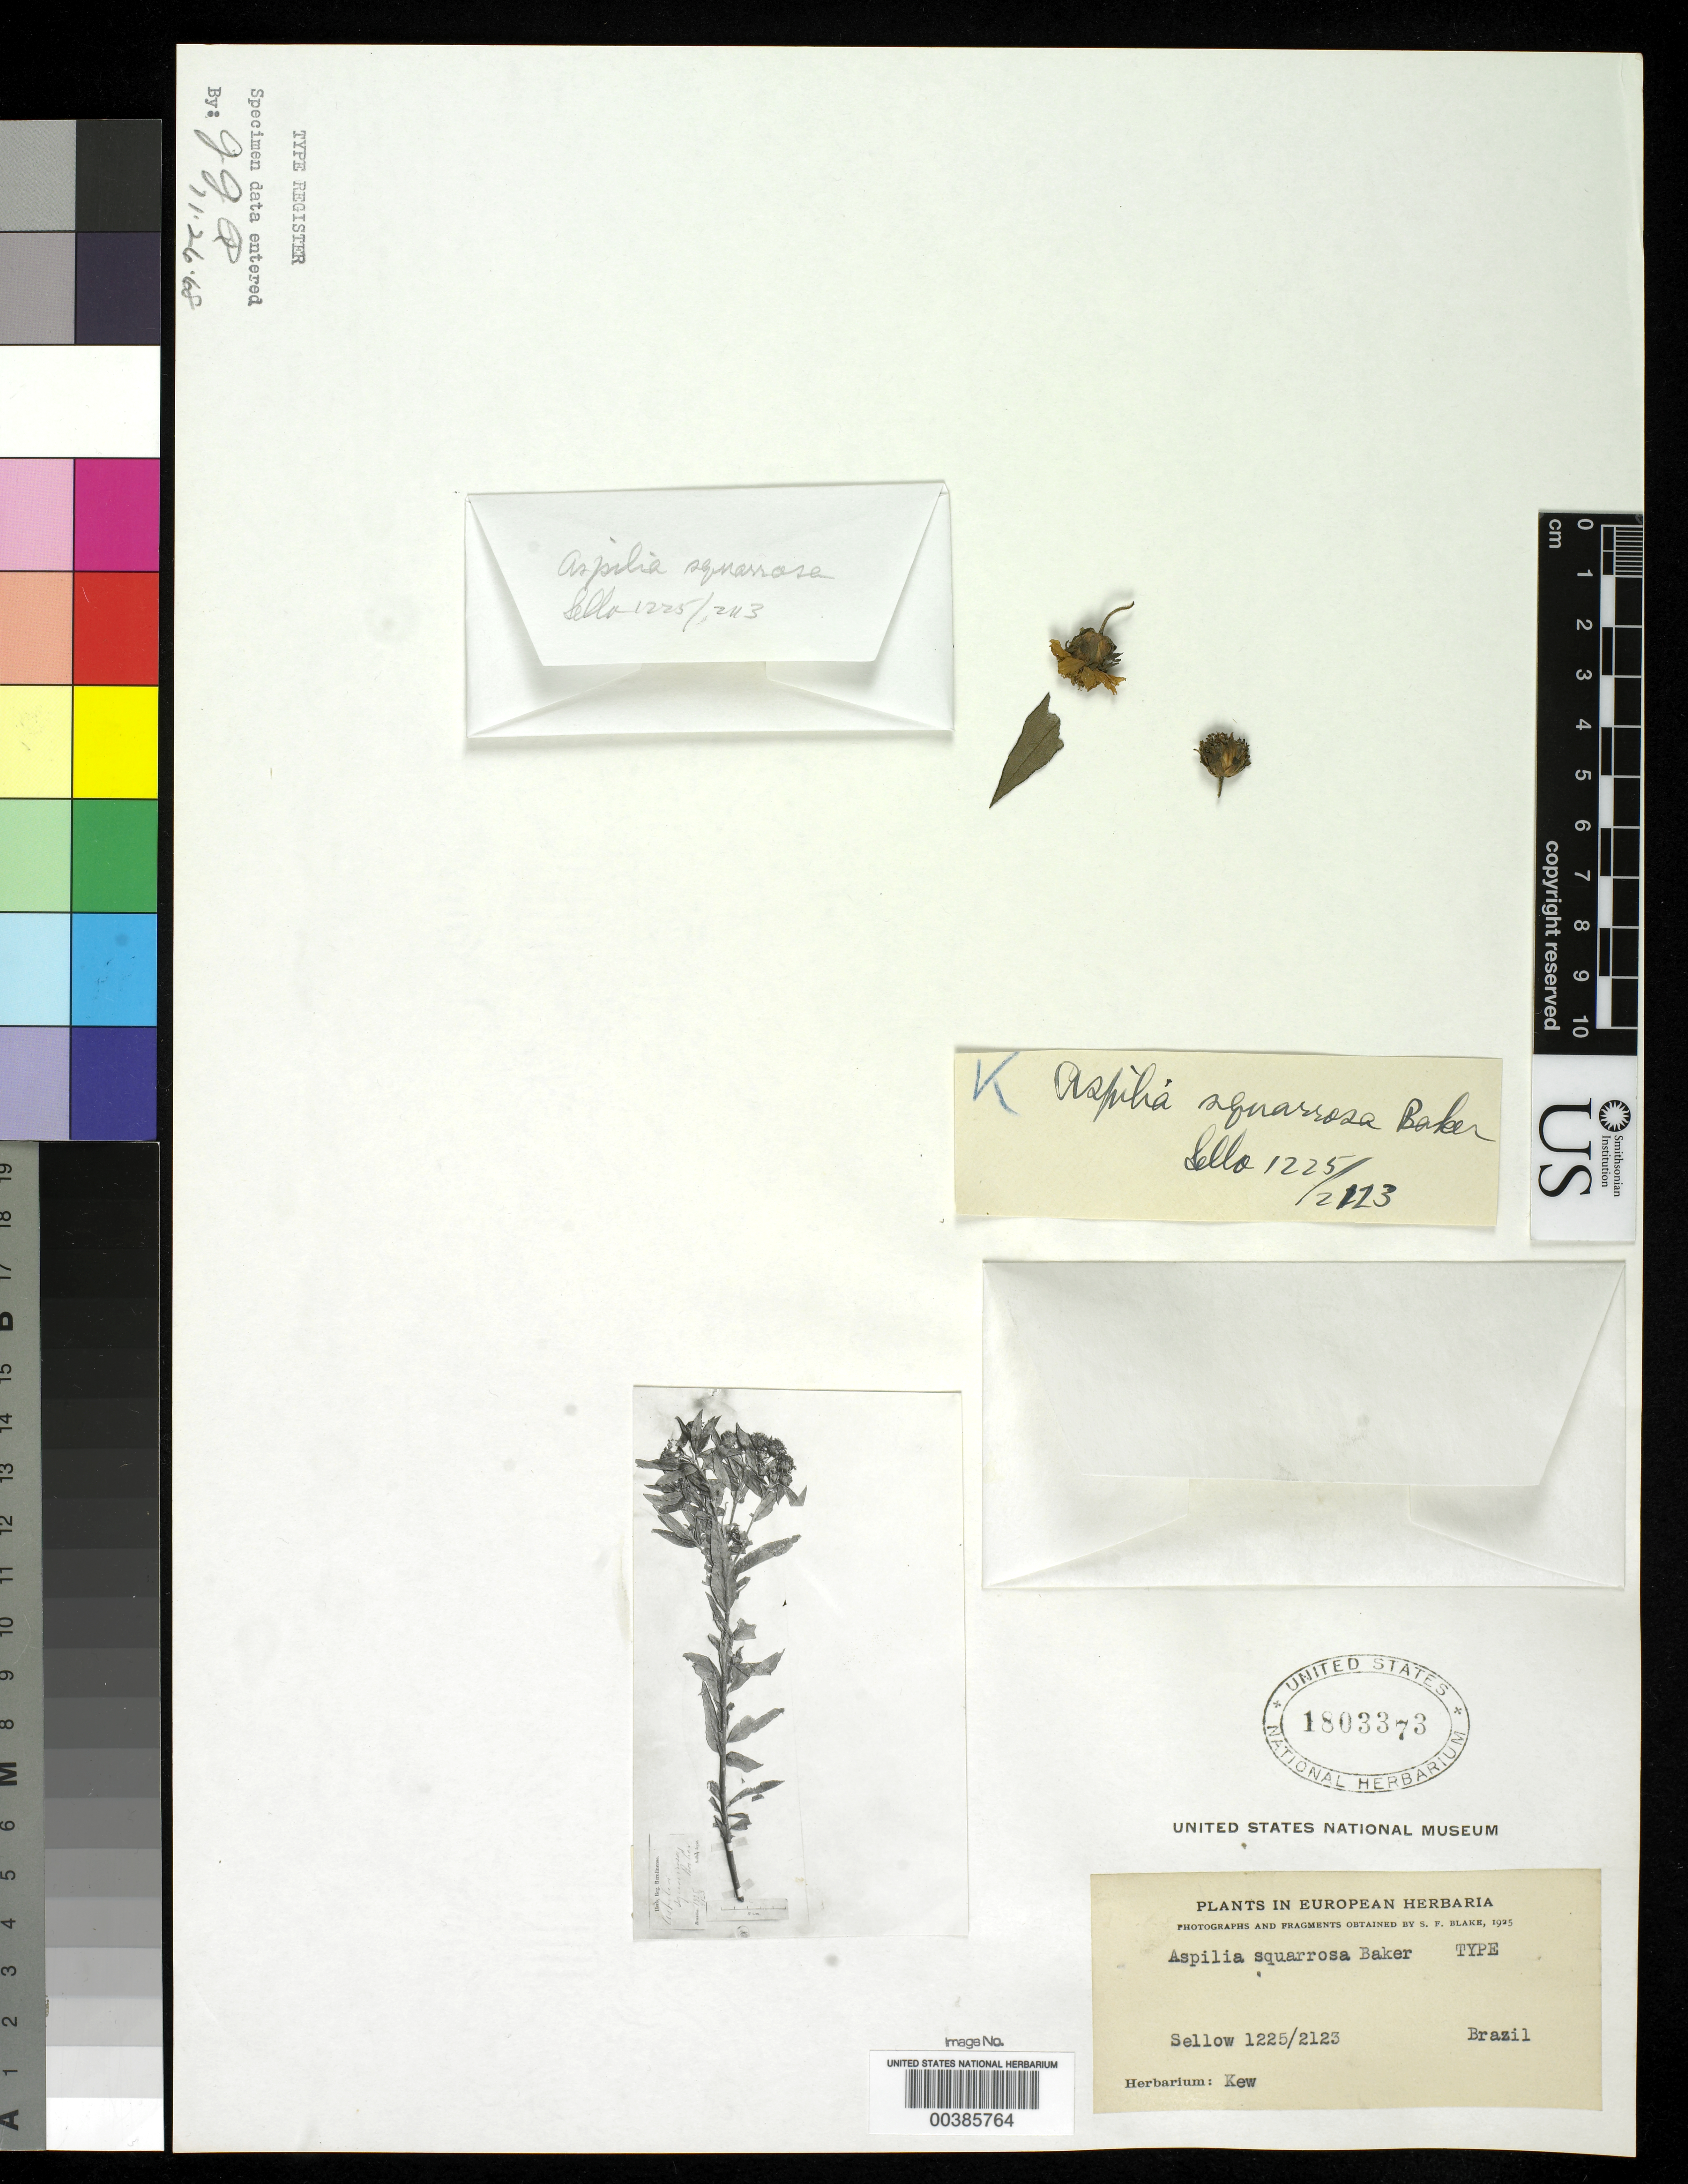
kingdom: Plantae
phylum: Tracheophyta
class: Magnoliopsida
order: Asterales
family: Asteraceae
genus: Aspilia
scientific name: Aspilia squarrosa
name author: Baker in Mart.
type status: Type Fragment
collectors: F. Sellow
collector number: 1225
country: Brazil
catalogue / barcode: US 1803373